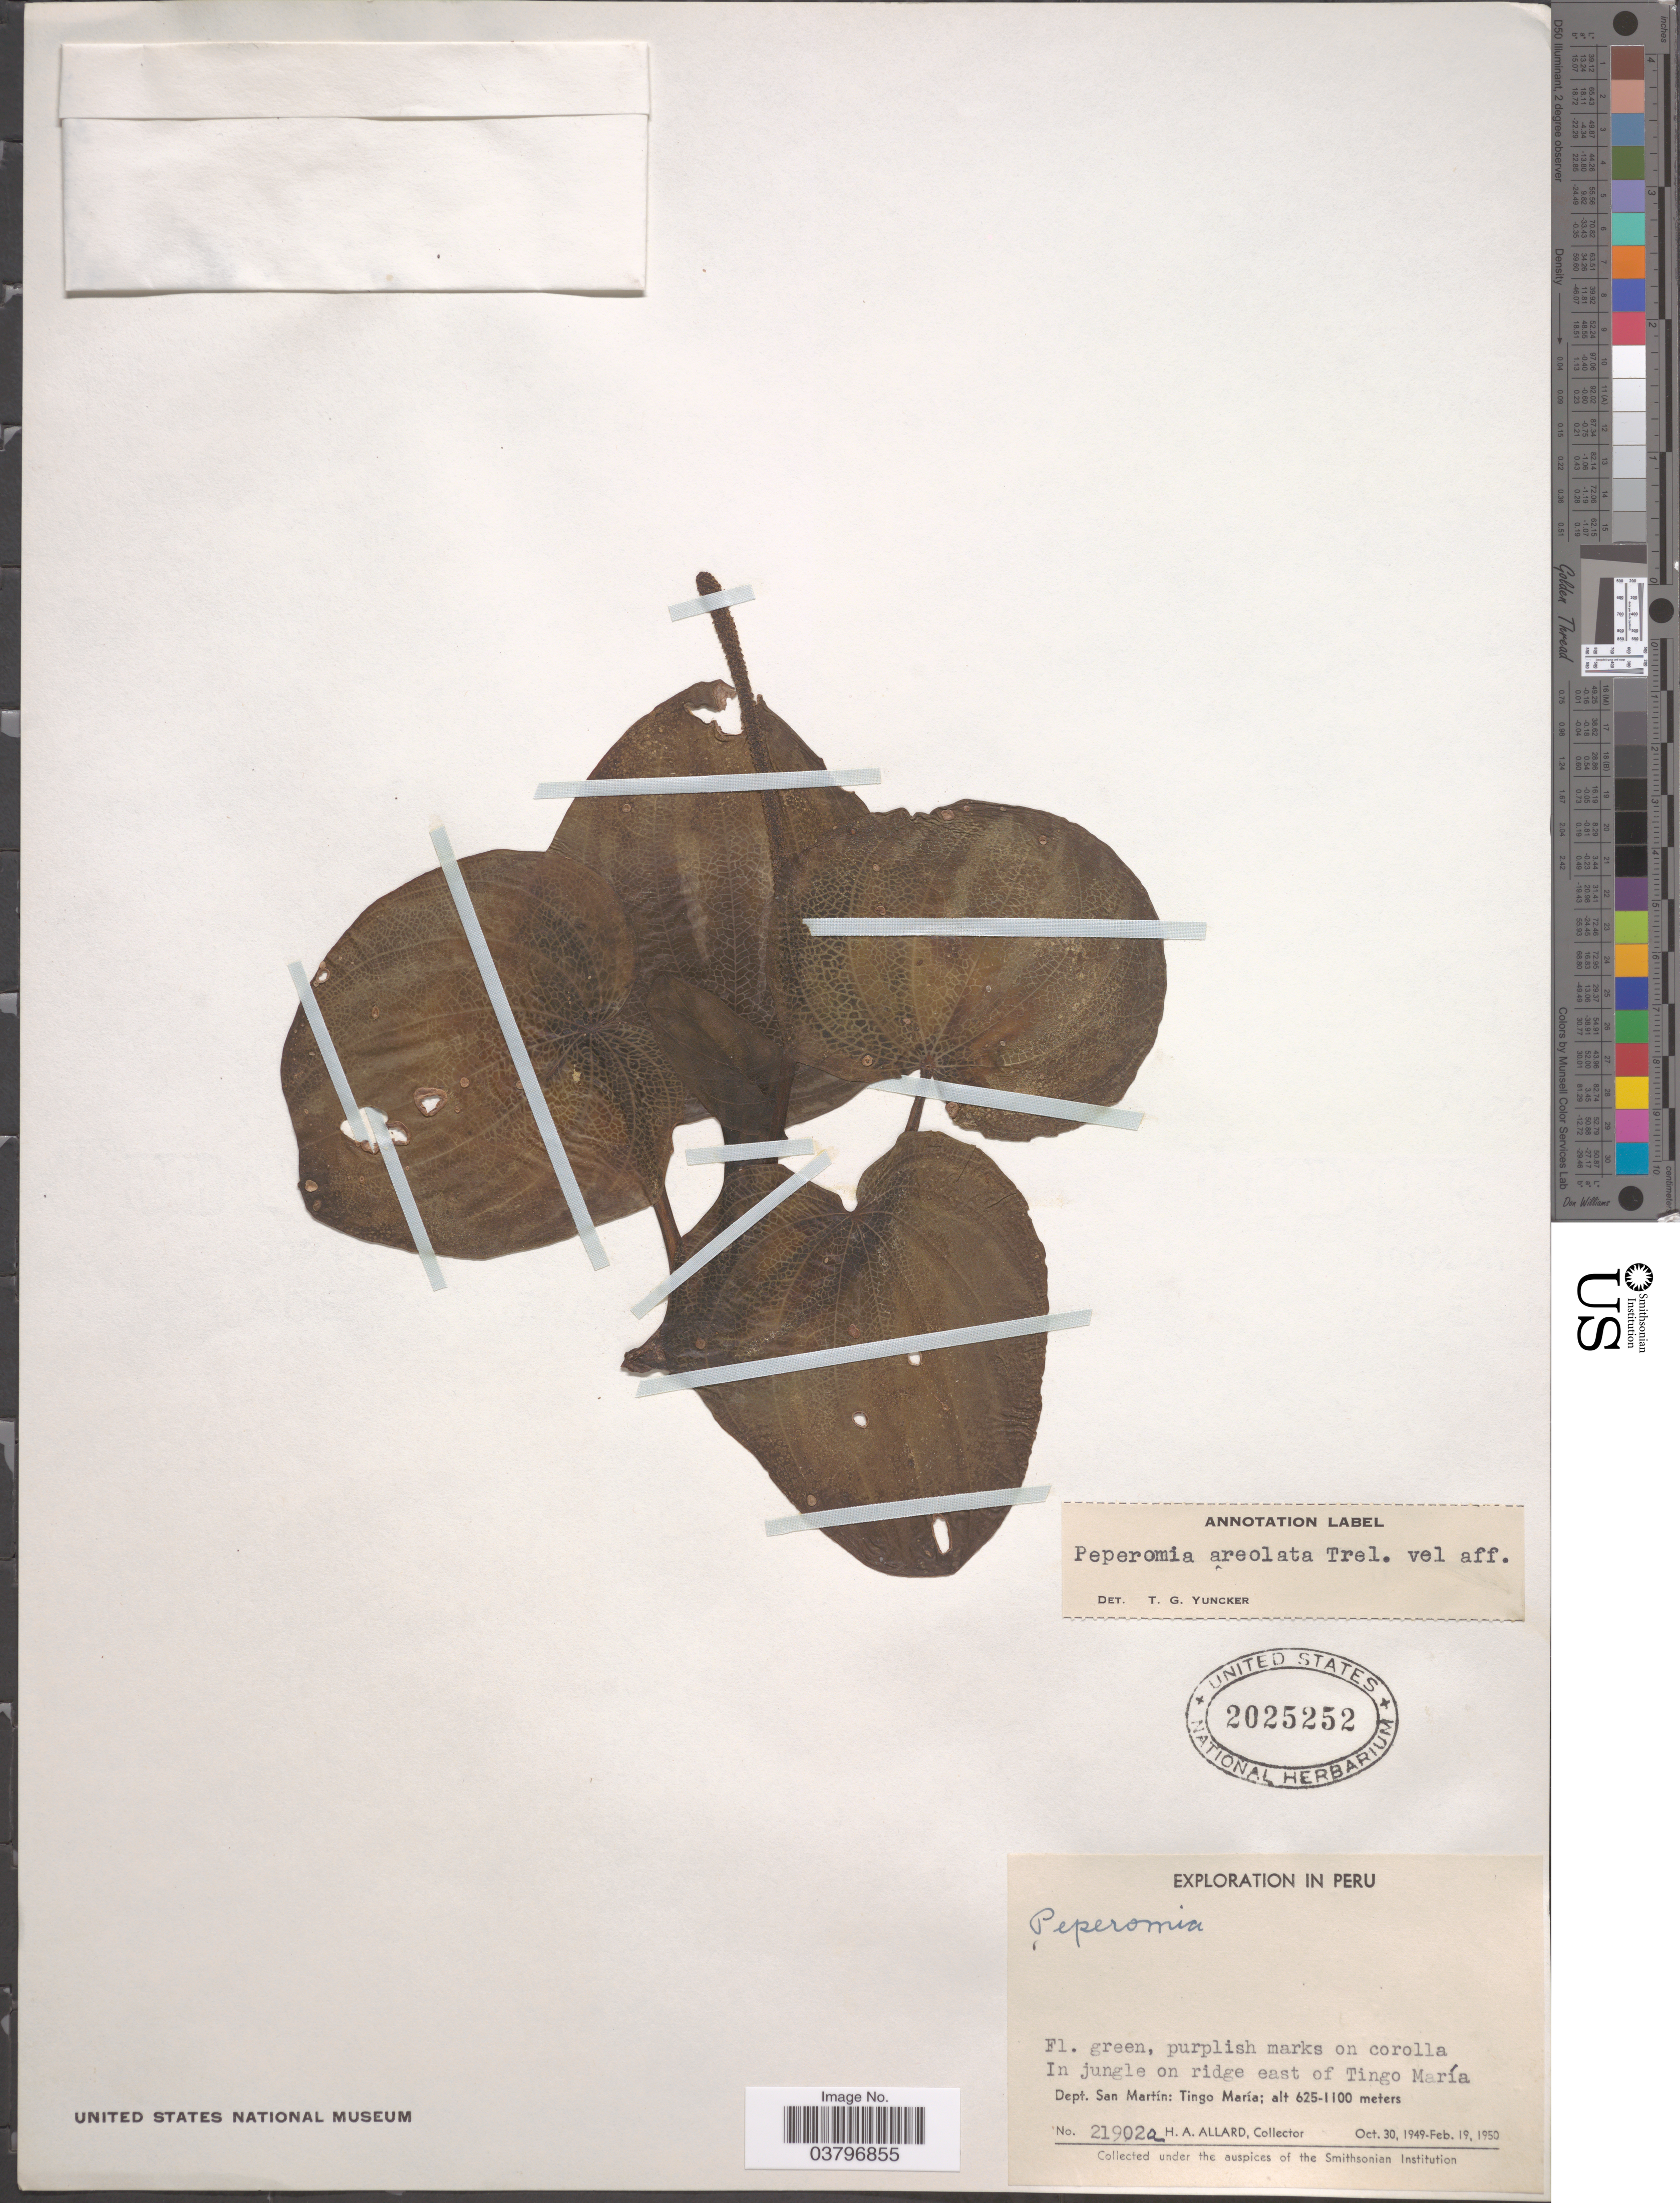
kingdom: Plantae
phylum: Tracheophyta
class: Magnoliopsida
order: Piperales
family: Piperaceae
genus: Peperomia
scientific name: Peperomia areolata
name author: Trel. in J.F. Macbr.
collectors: H. A. Allard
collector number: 21902a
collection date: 1949-10-30/1950-02-19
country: Peru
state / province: San Martín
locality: In jungle on ridge east of Tingo María. Dept. San Martín: Tingo María.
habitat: in jungle on ridge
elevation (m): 625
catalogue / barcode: US 2025252